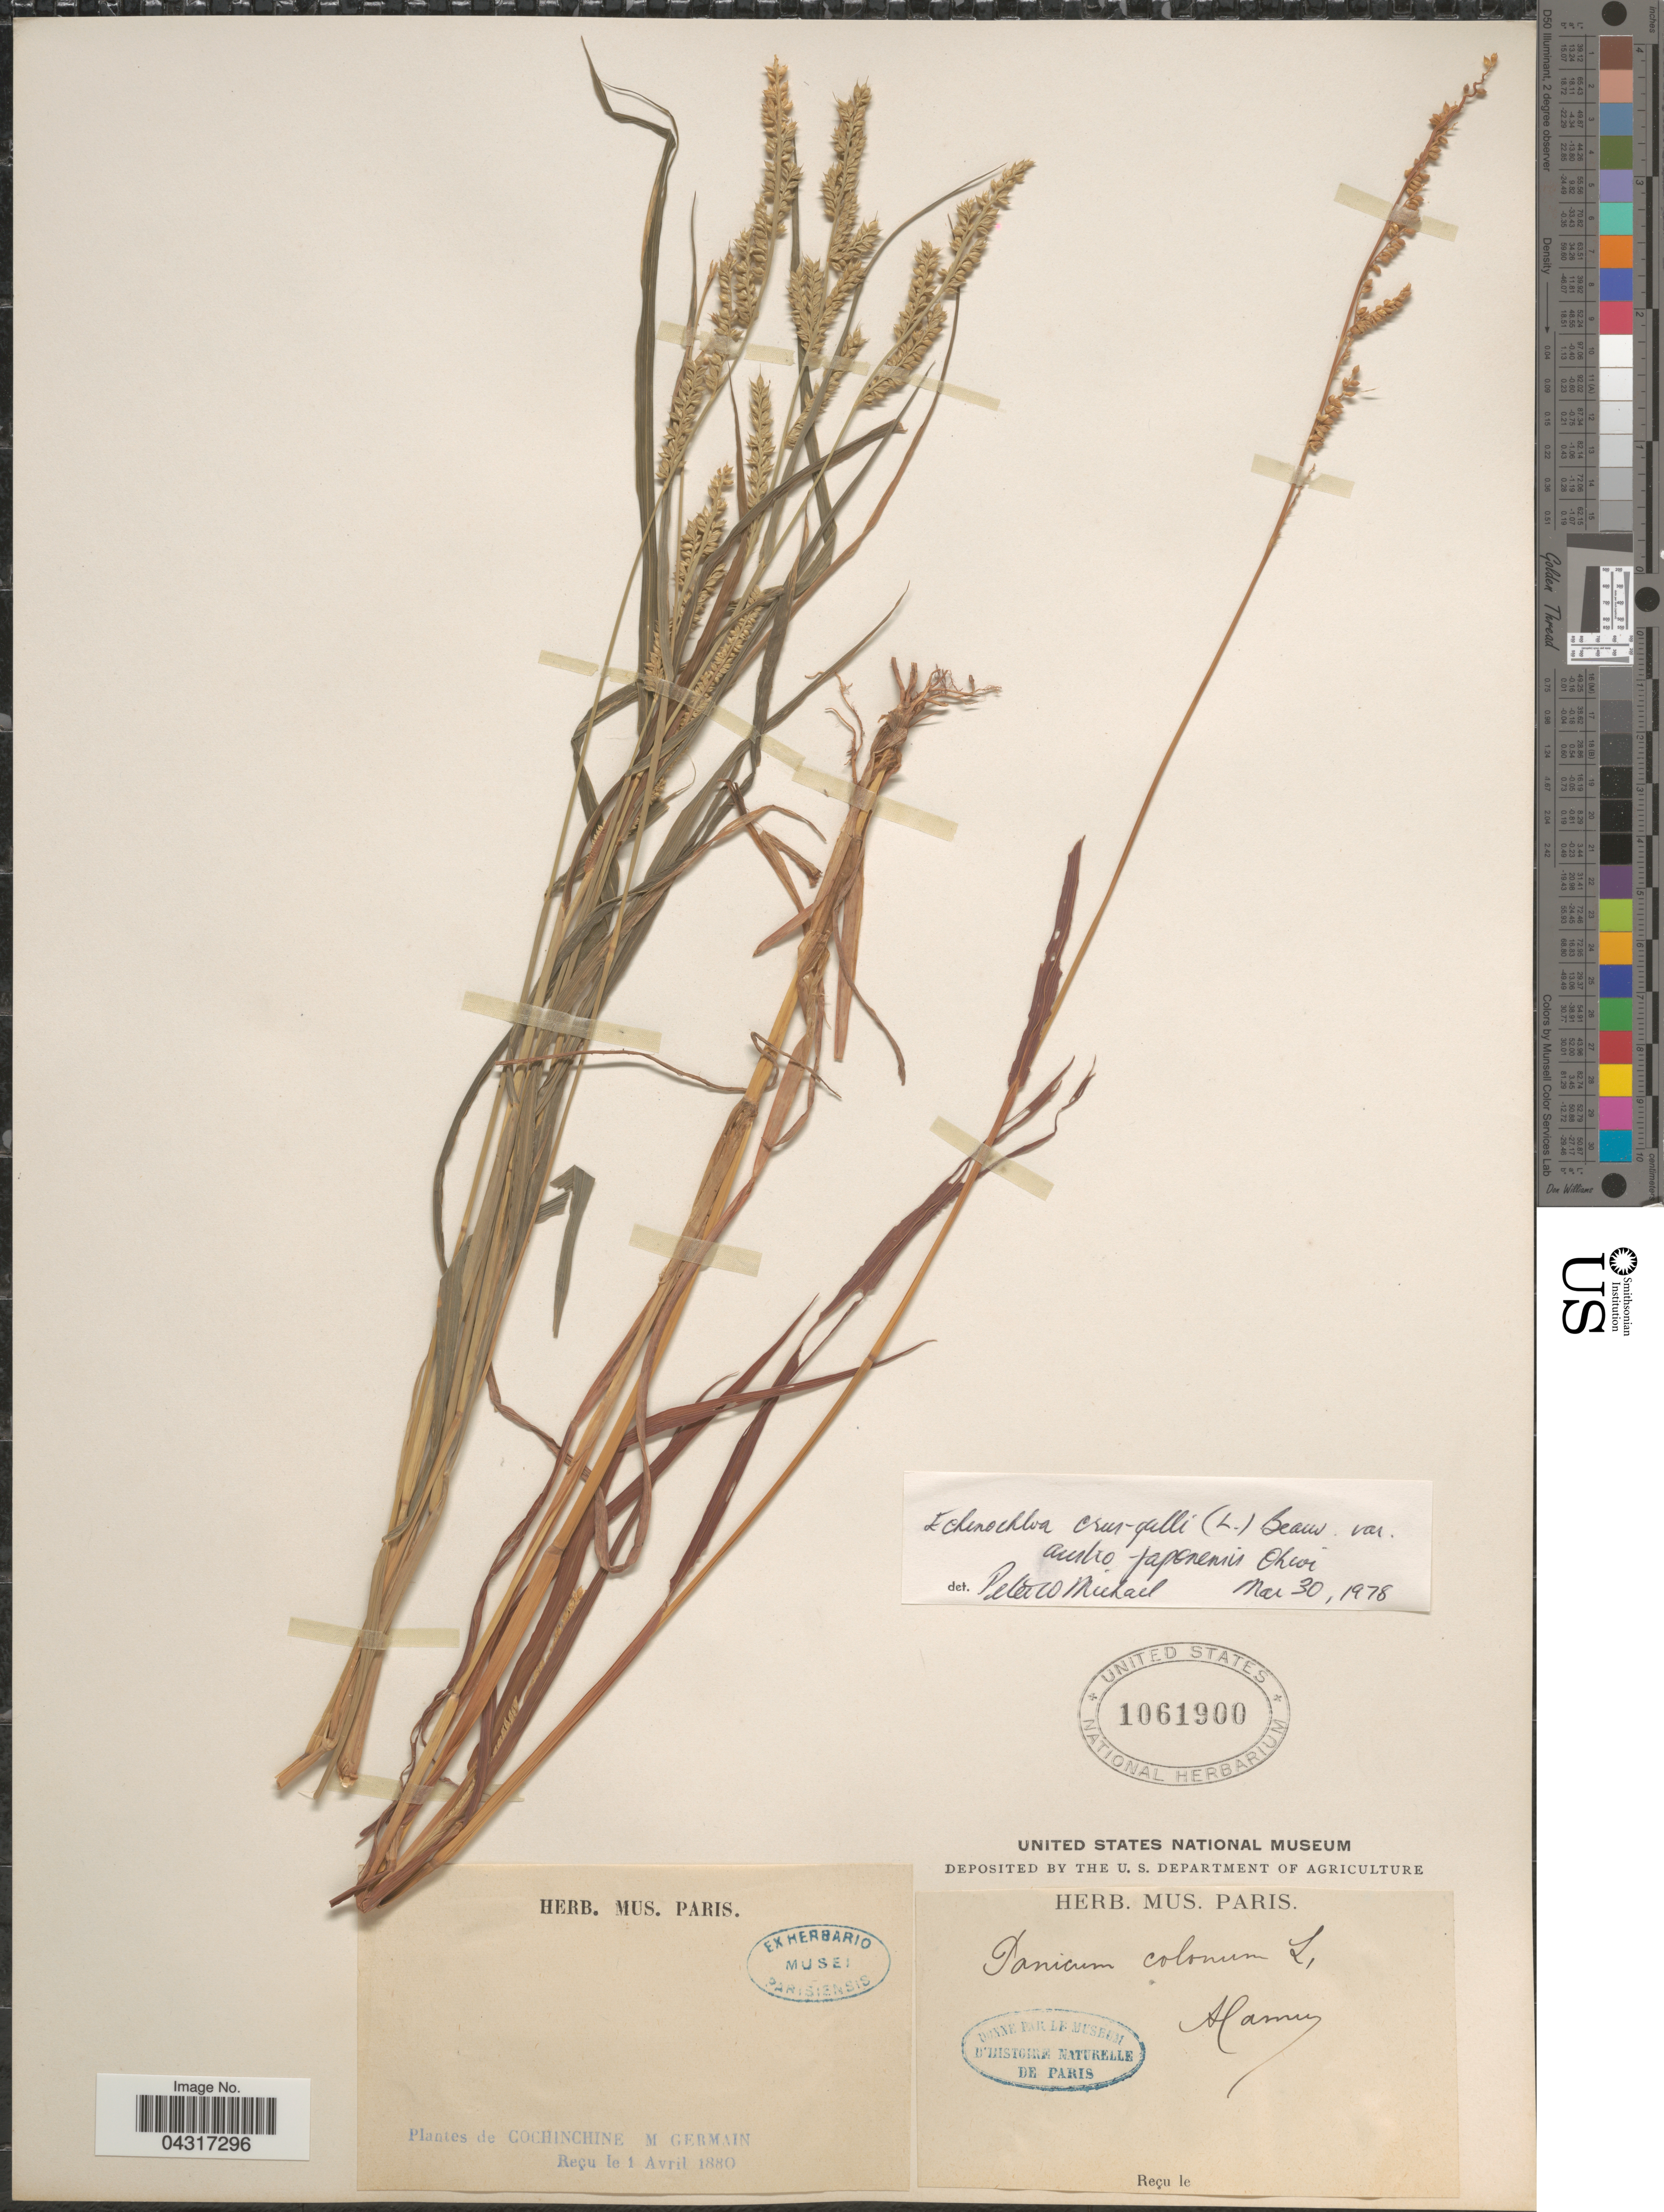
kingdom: Plantae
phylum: Tracheophyta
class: Liliopsida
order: Poales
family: Poaceae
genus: Echinochloa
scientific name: Echinochloa crus-galli var. austrojaponensis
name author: Ohwi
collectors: M. Germain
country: Vietnam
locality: Cochinchine.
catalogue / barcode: US 1061900